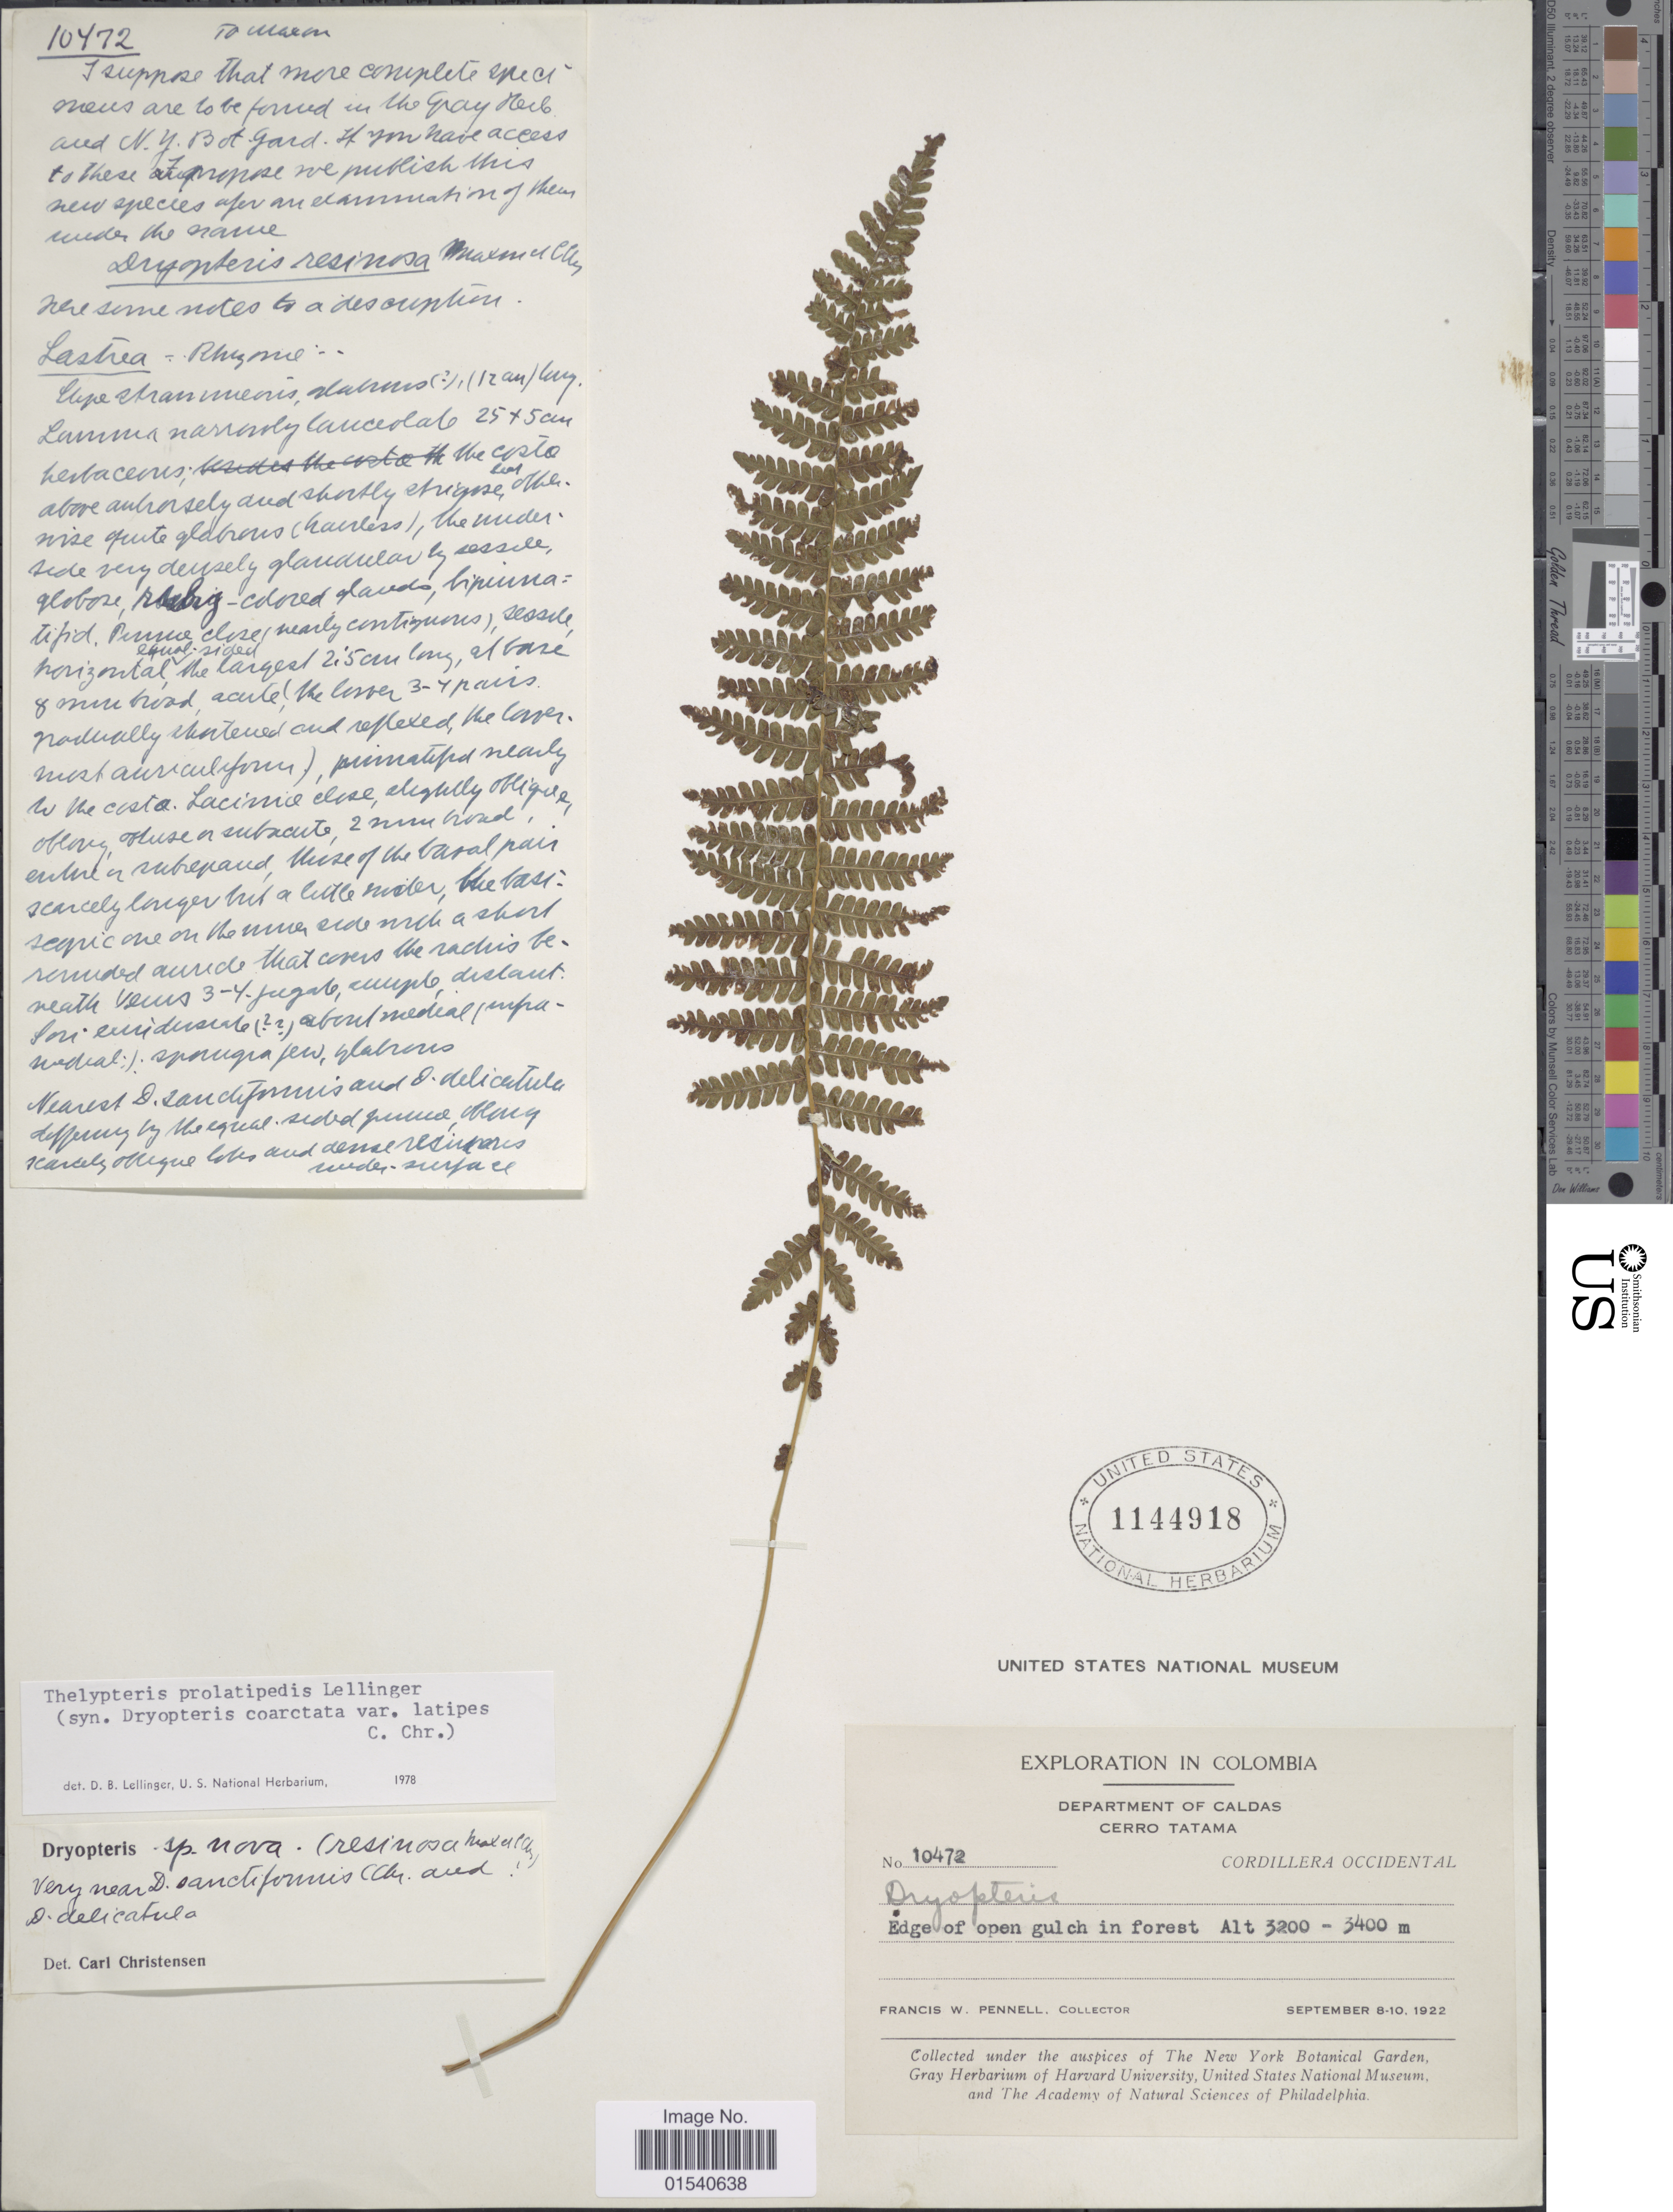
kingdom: Plantae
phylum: Tracheophyta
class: Polypodiopsida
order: Polypodiales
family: Thelypteridaceae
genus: Amauropelta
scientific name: Amauropelta prolatipedis (Lellinger) comb. nov., ined 2015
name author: (Lellinger)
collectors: F. W. Pennell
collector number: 10472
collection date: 1922-09-08/1922-09-10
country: Colombia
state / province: Caldas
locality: Department of Caldas, Cerro Tatama, Cordillera Occidentalis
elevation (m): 3200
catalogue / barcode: US 1144918